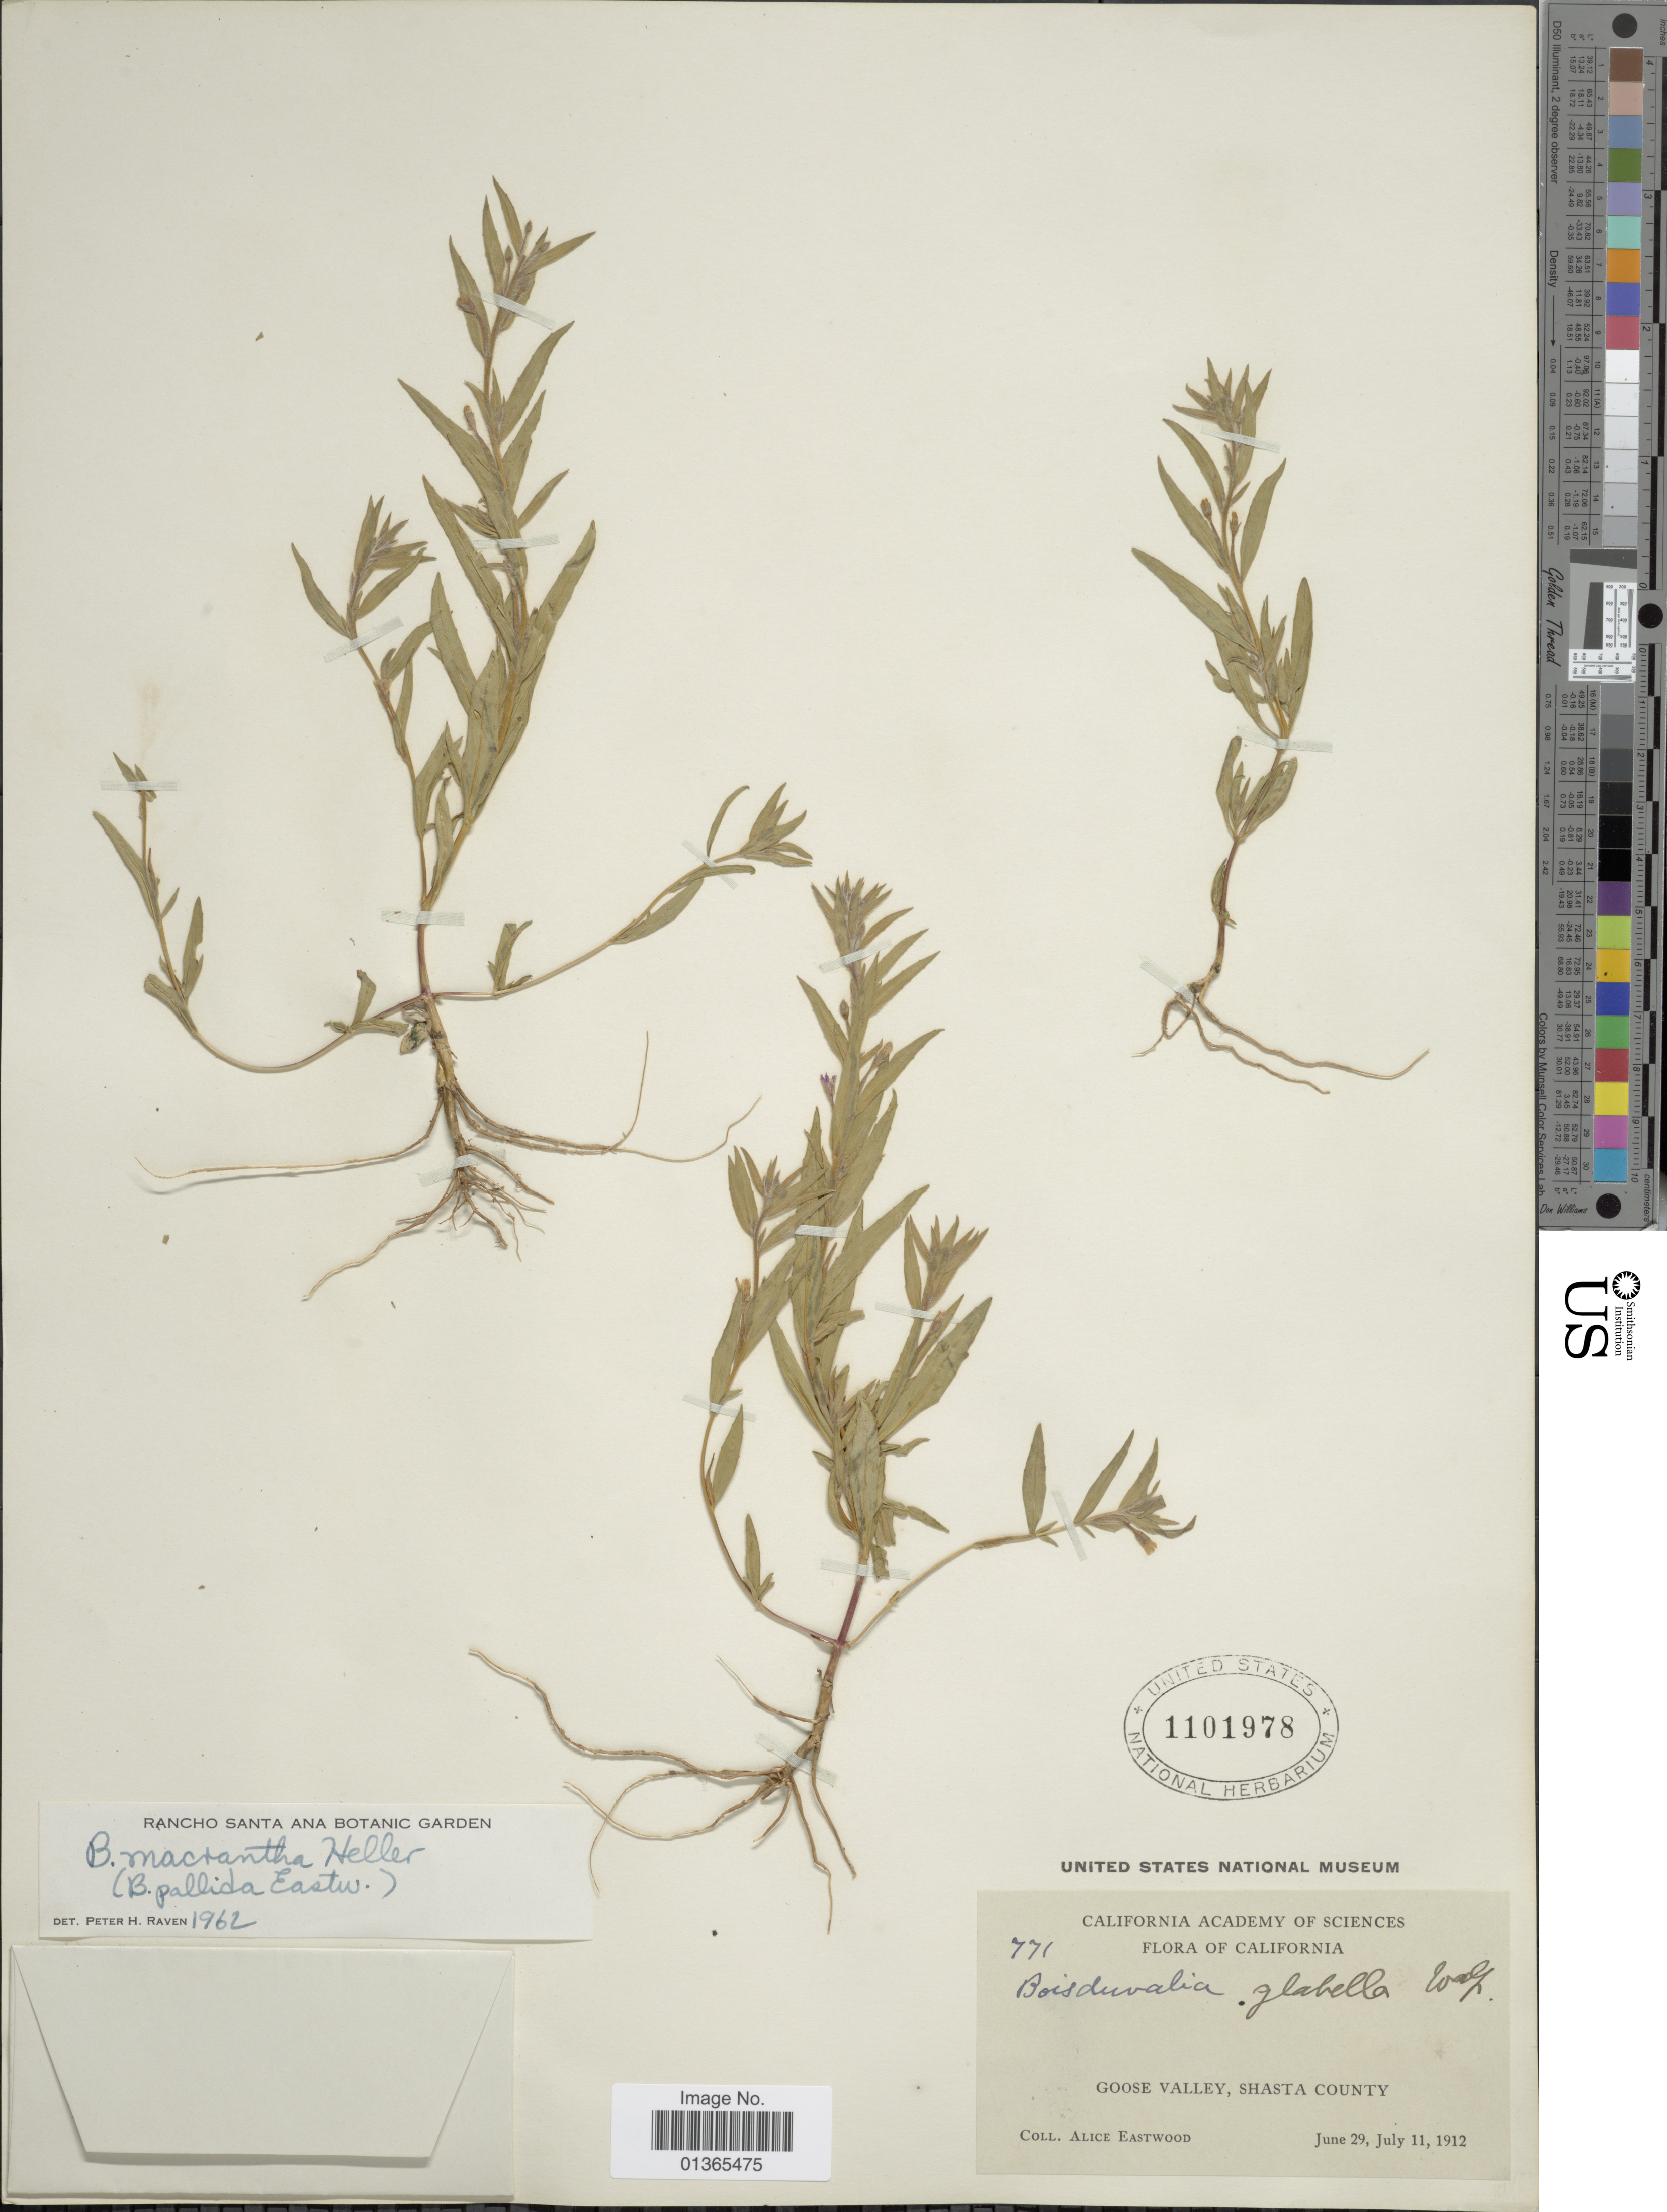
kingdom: Plantae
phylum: Tracheophyta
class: Magnoliopsida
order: Myrtales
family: Onagraceae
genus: Epilobium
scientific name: Epilobium pallidum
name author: (Eastw.) Hoch & P.H. Raven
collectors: A. Eastwood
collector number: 771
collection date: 1912-06-29/1912-07-11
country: United States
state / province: California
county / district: Shasta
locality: Goose Valley, Shasta County.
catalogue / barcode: US 1101978